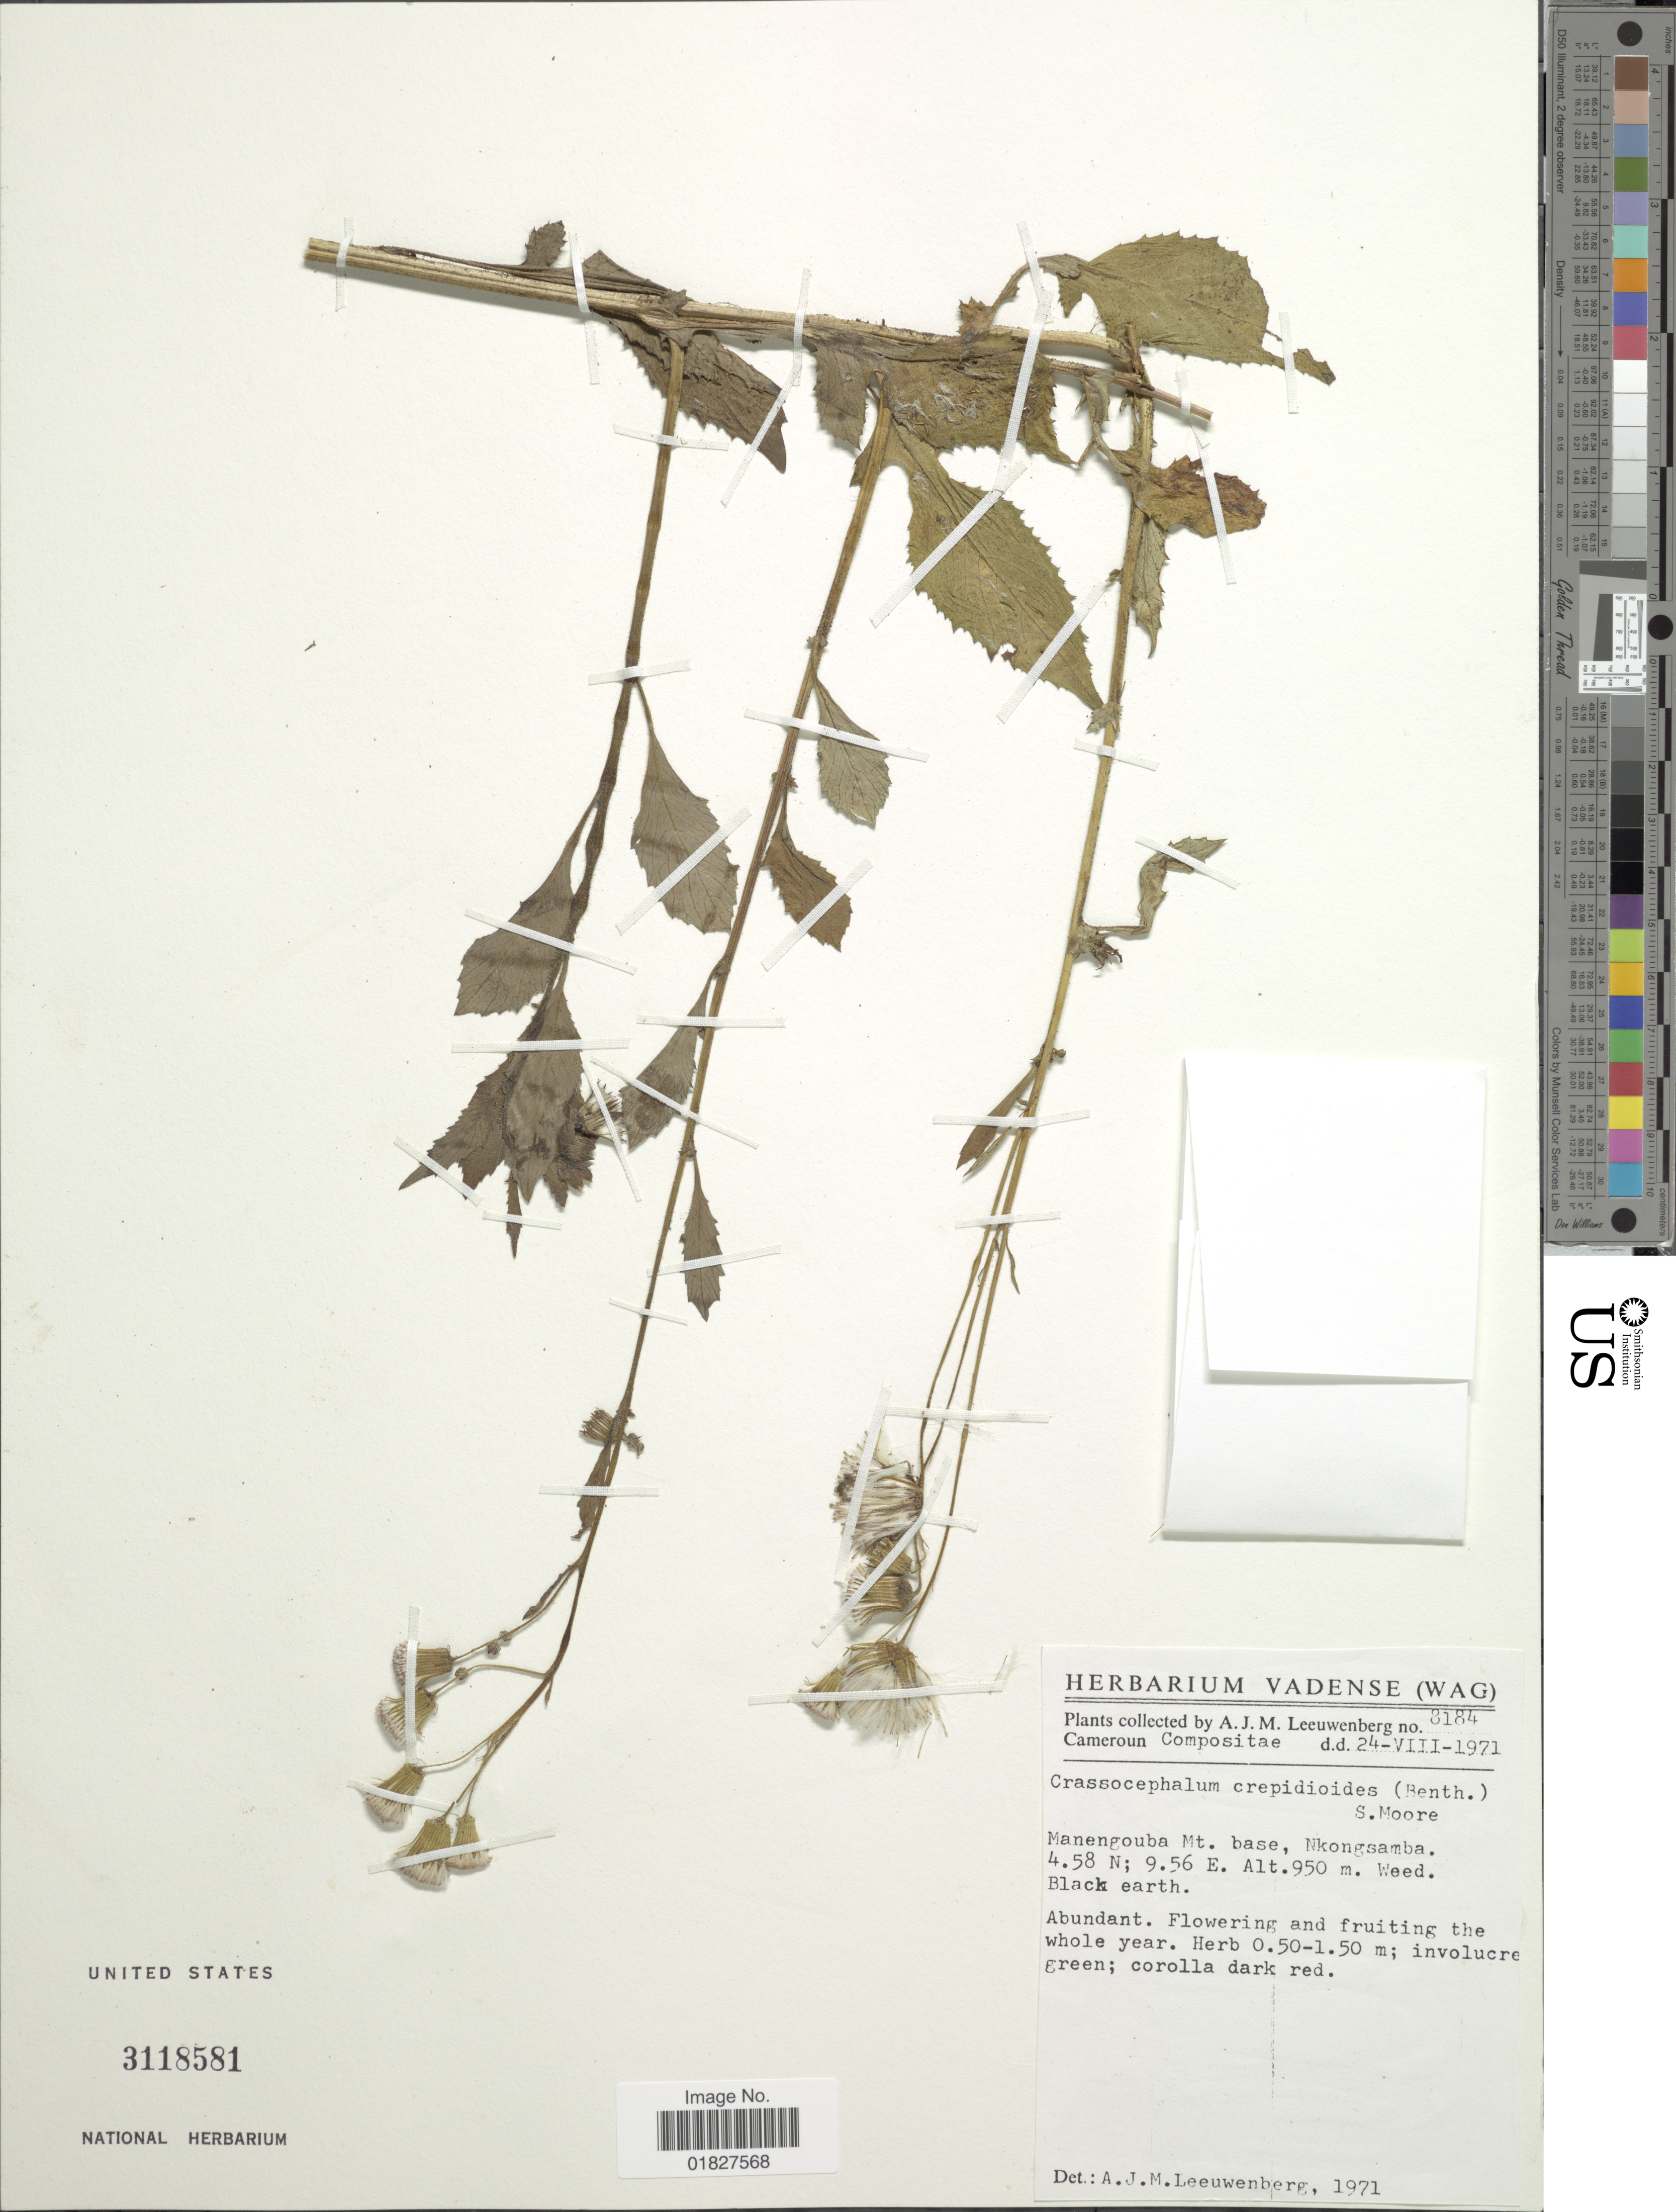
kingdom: Plantae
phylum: Tracheophyta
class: Magnoliopsida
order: Asterales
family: Asteraceae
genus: Crassocephalum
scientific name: Crassocephalum crepidioides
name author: (Benth.) S. Moore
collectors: A. J. M. Leeuwenberg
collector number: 8184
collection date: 1971-08-24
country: Cameroon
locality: Manengouba Mt. base, Nkongsamba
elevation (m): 950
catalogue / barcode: US 3118581